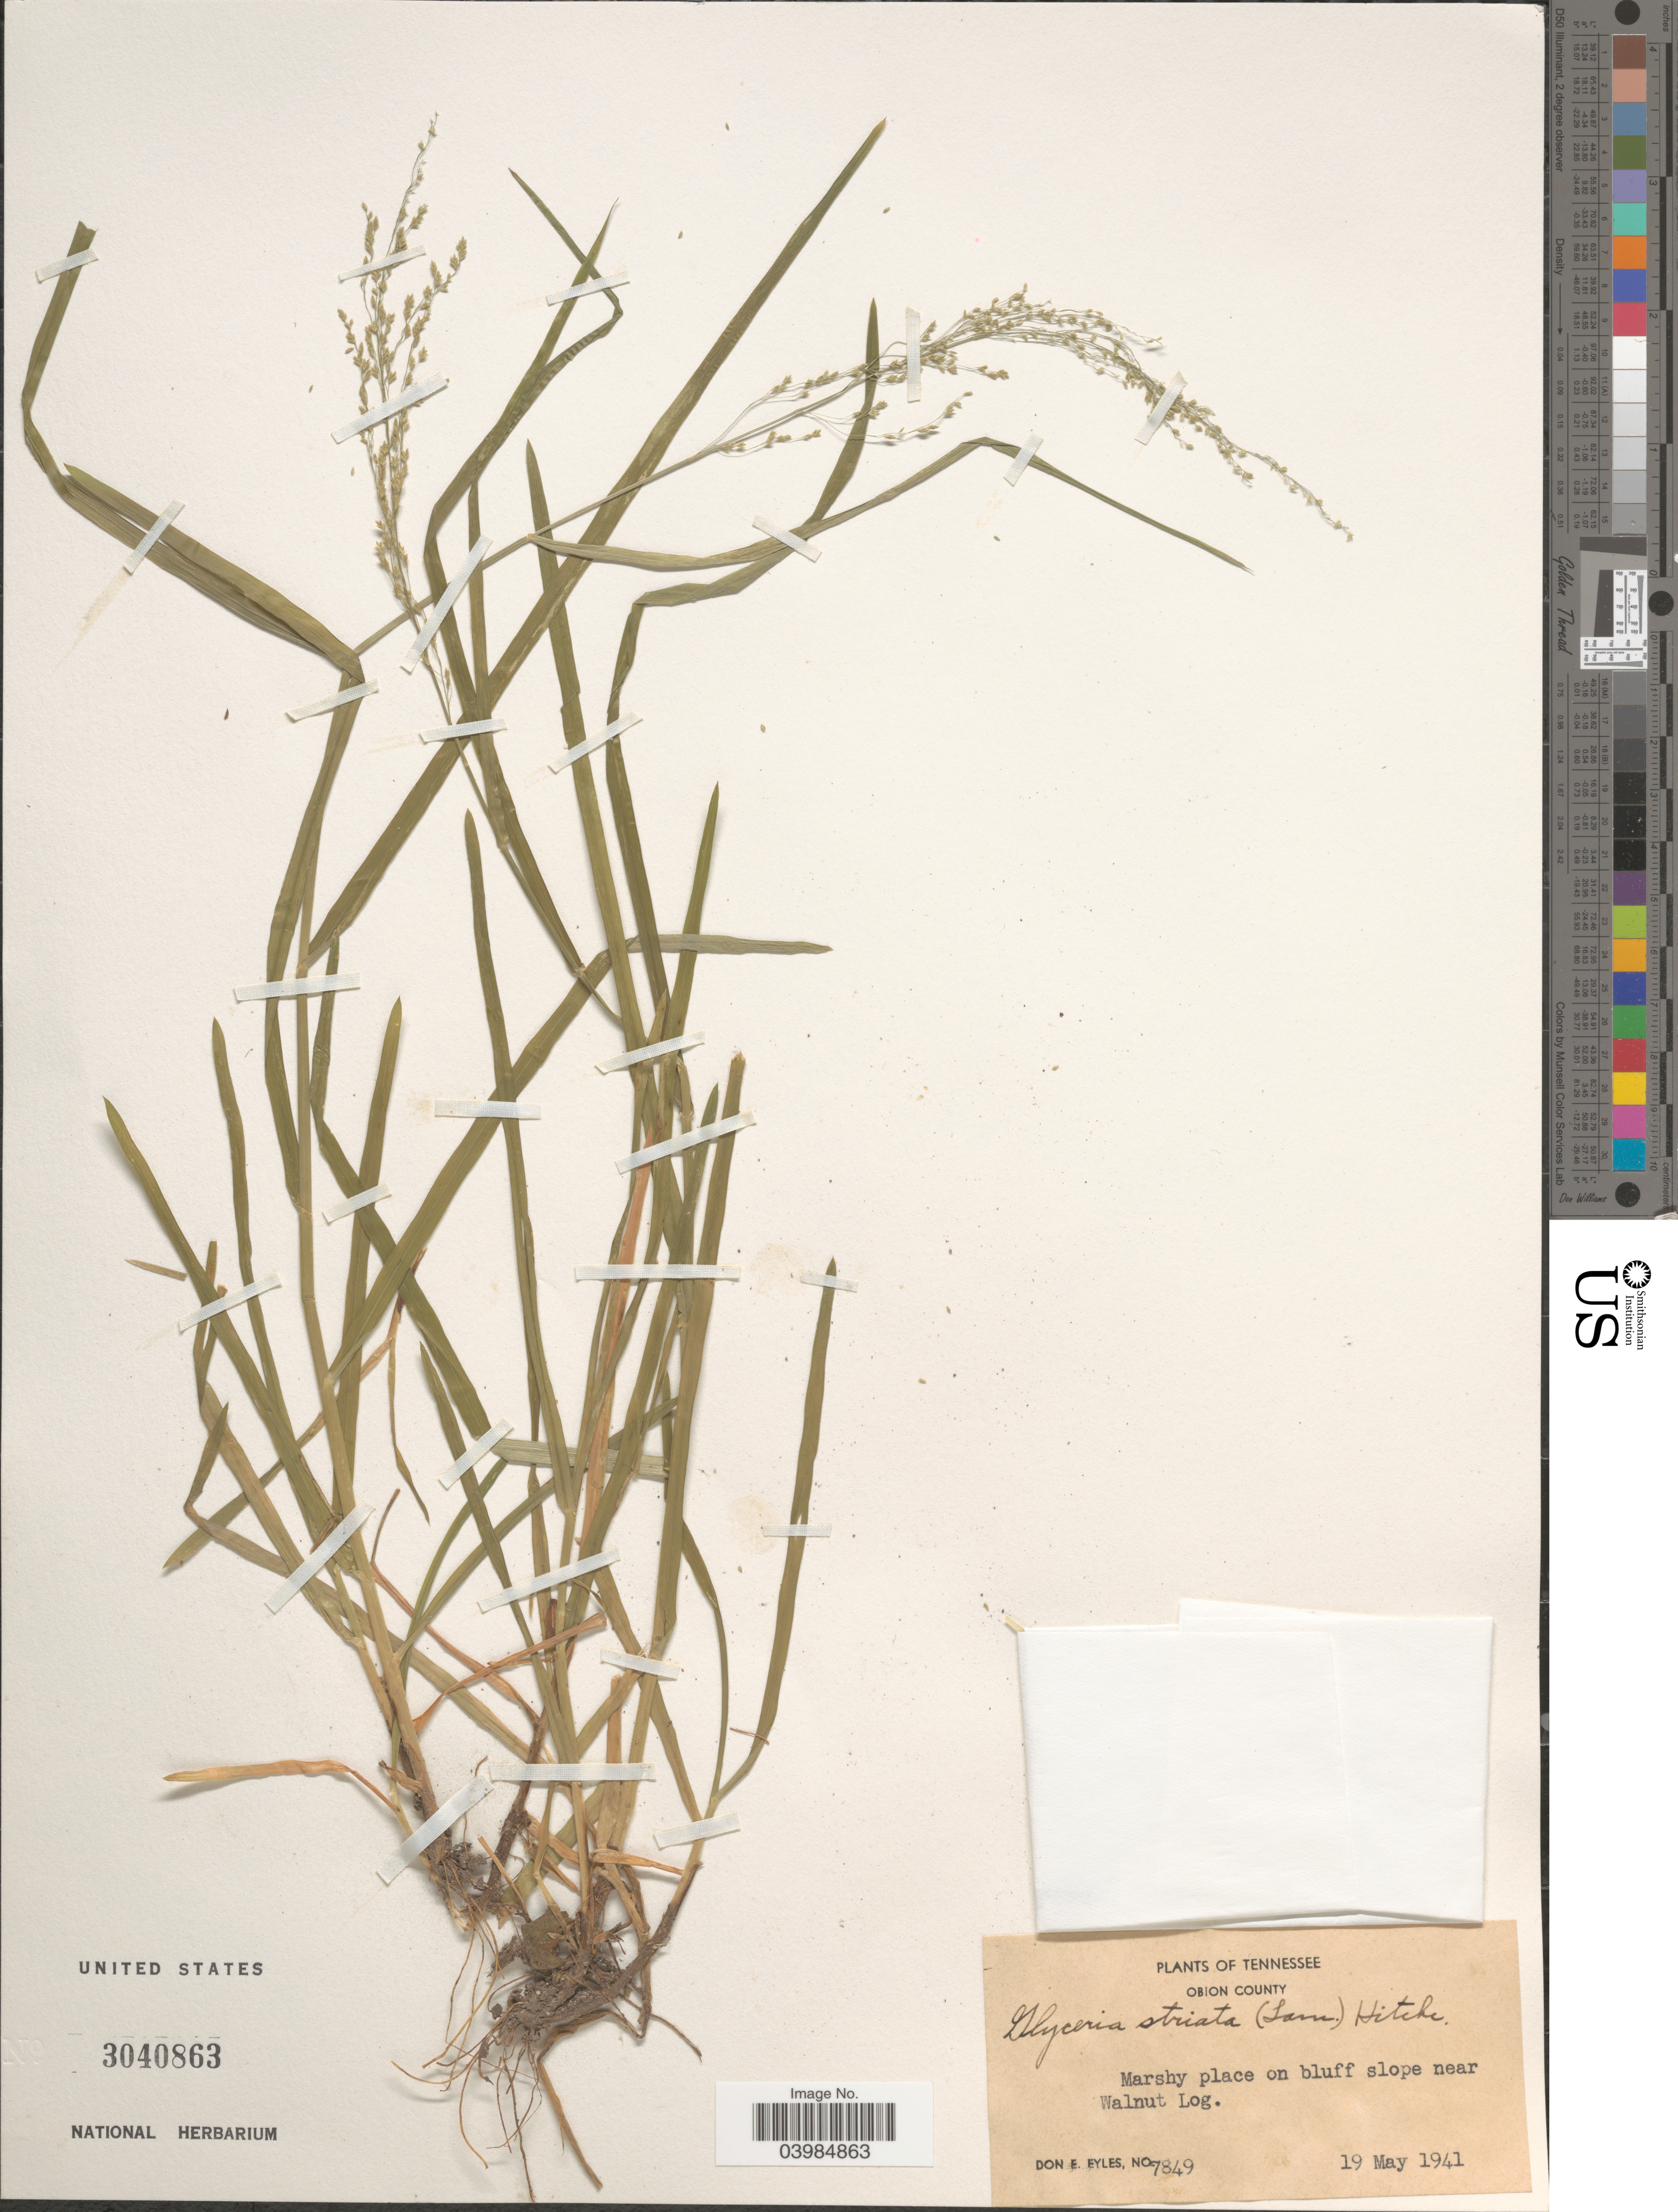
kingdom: Plantae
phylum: Tracheophyta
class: Liliopsida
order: Poales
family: Poaceae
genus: Glyceria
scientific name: Glyceria striata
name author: (Lam.) Hitchc.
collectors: D. Eyles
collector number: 7849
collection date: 1941-05-19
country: United States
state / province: Tennessee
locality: Obion County. Marshy place on bluff slope near Walnut Log.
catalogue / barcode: US 3040863